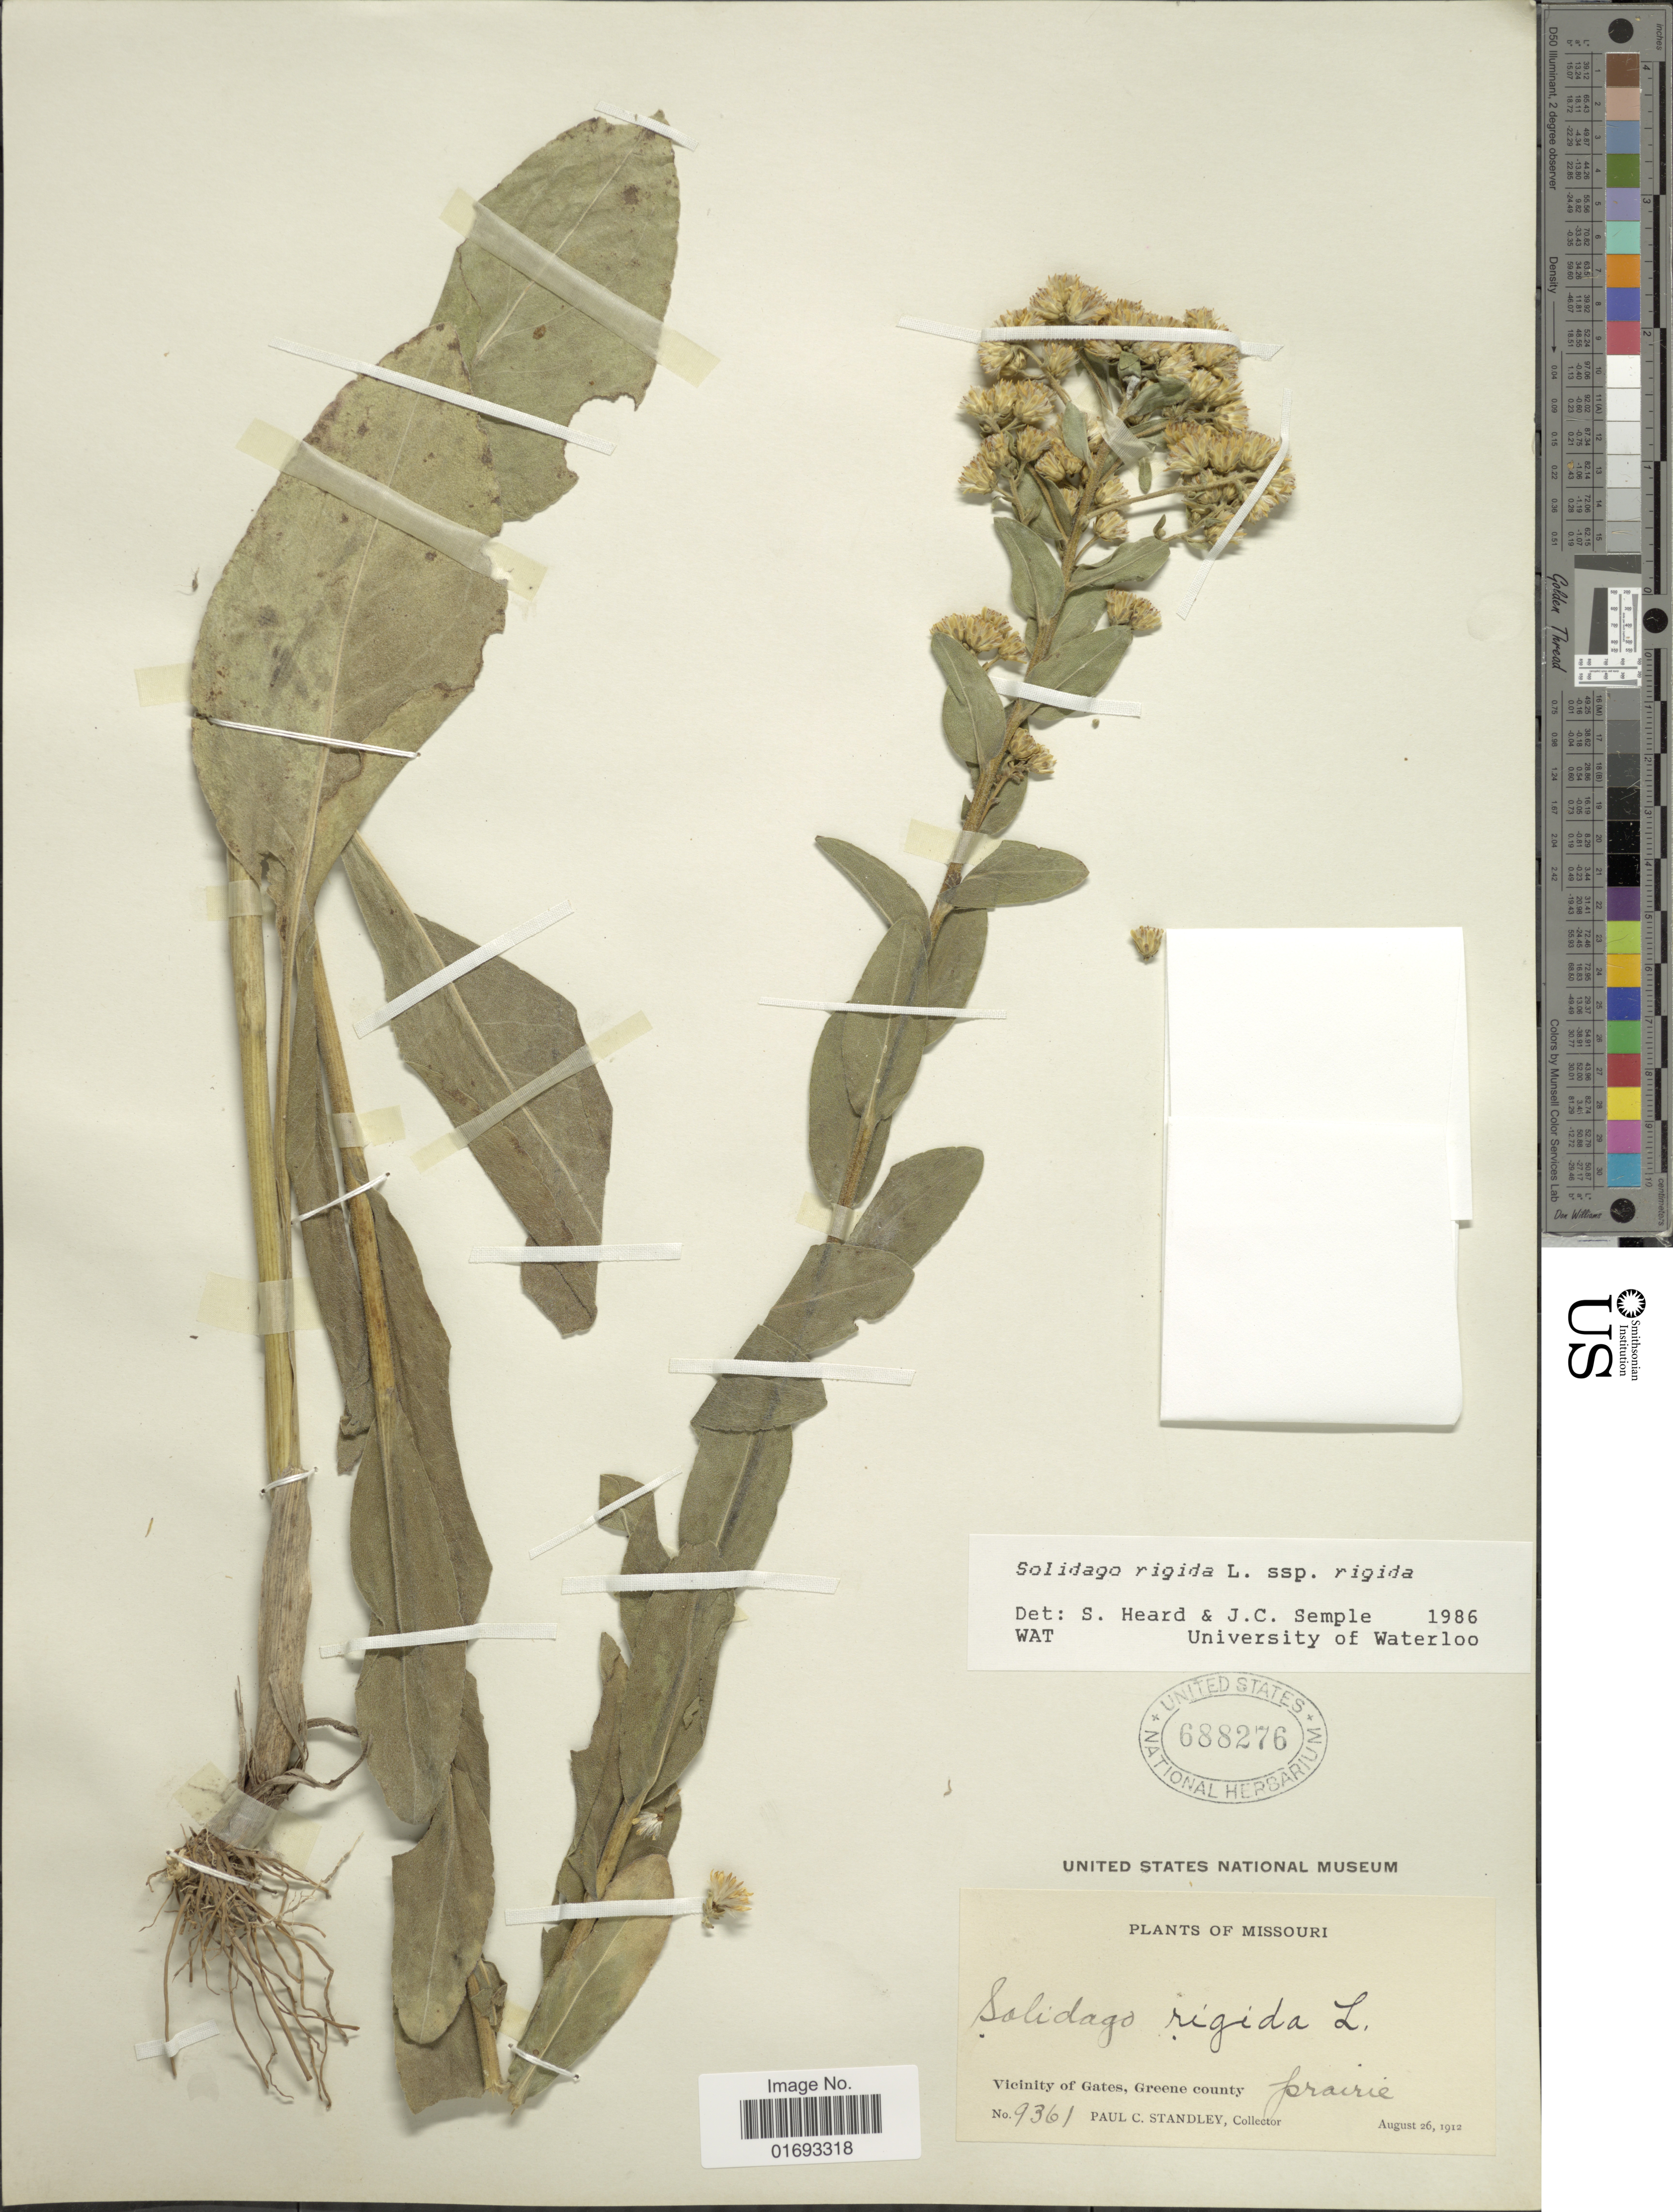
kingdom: Plantae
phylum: Tracheophyta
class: Magnoliopsida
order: Asterales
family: Asteraceae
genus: Oligoneuron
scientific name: Oligoneuron rigidum var. rigidum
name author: (L.) Small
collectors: P. C. Standley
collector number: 9361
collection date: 1912-08-26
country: United States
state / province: Missouri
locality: Vicinity of gates, Greene County, prairie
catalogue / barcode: US 688276